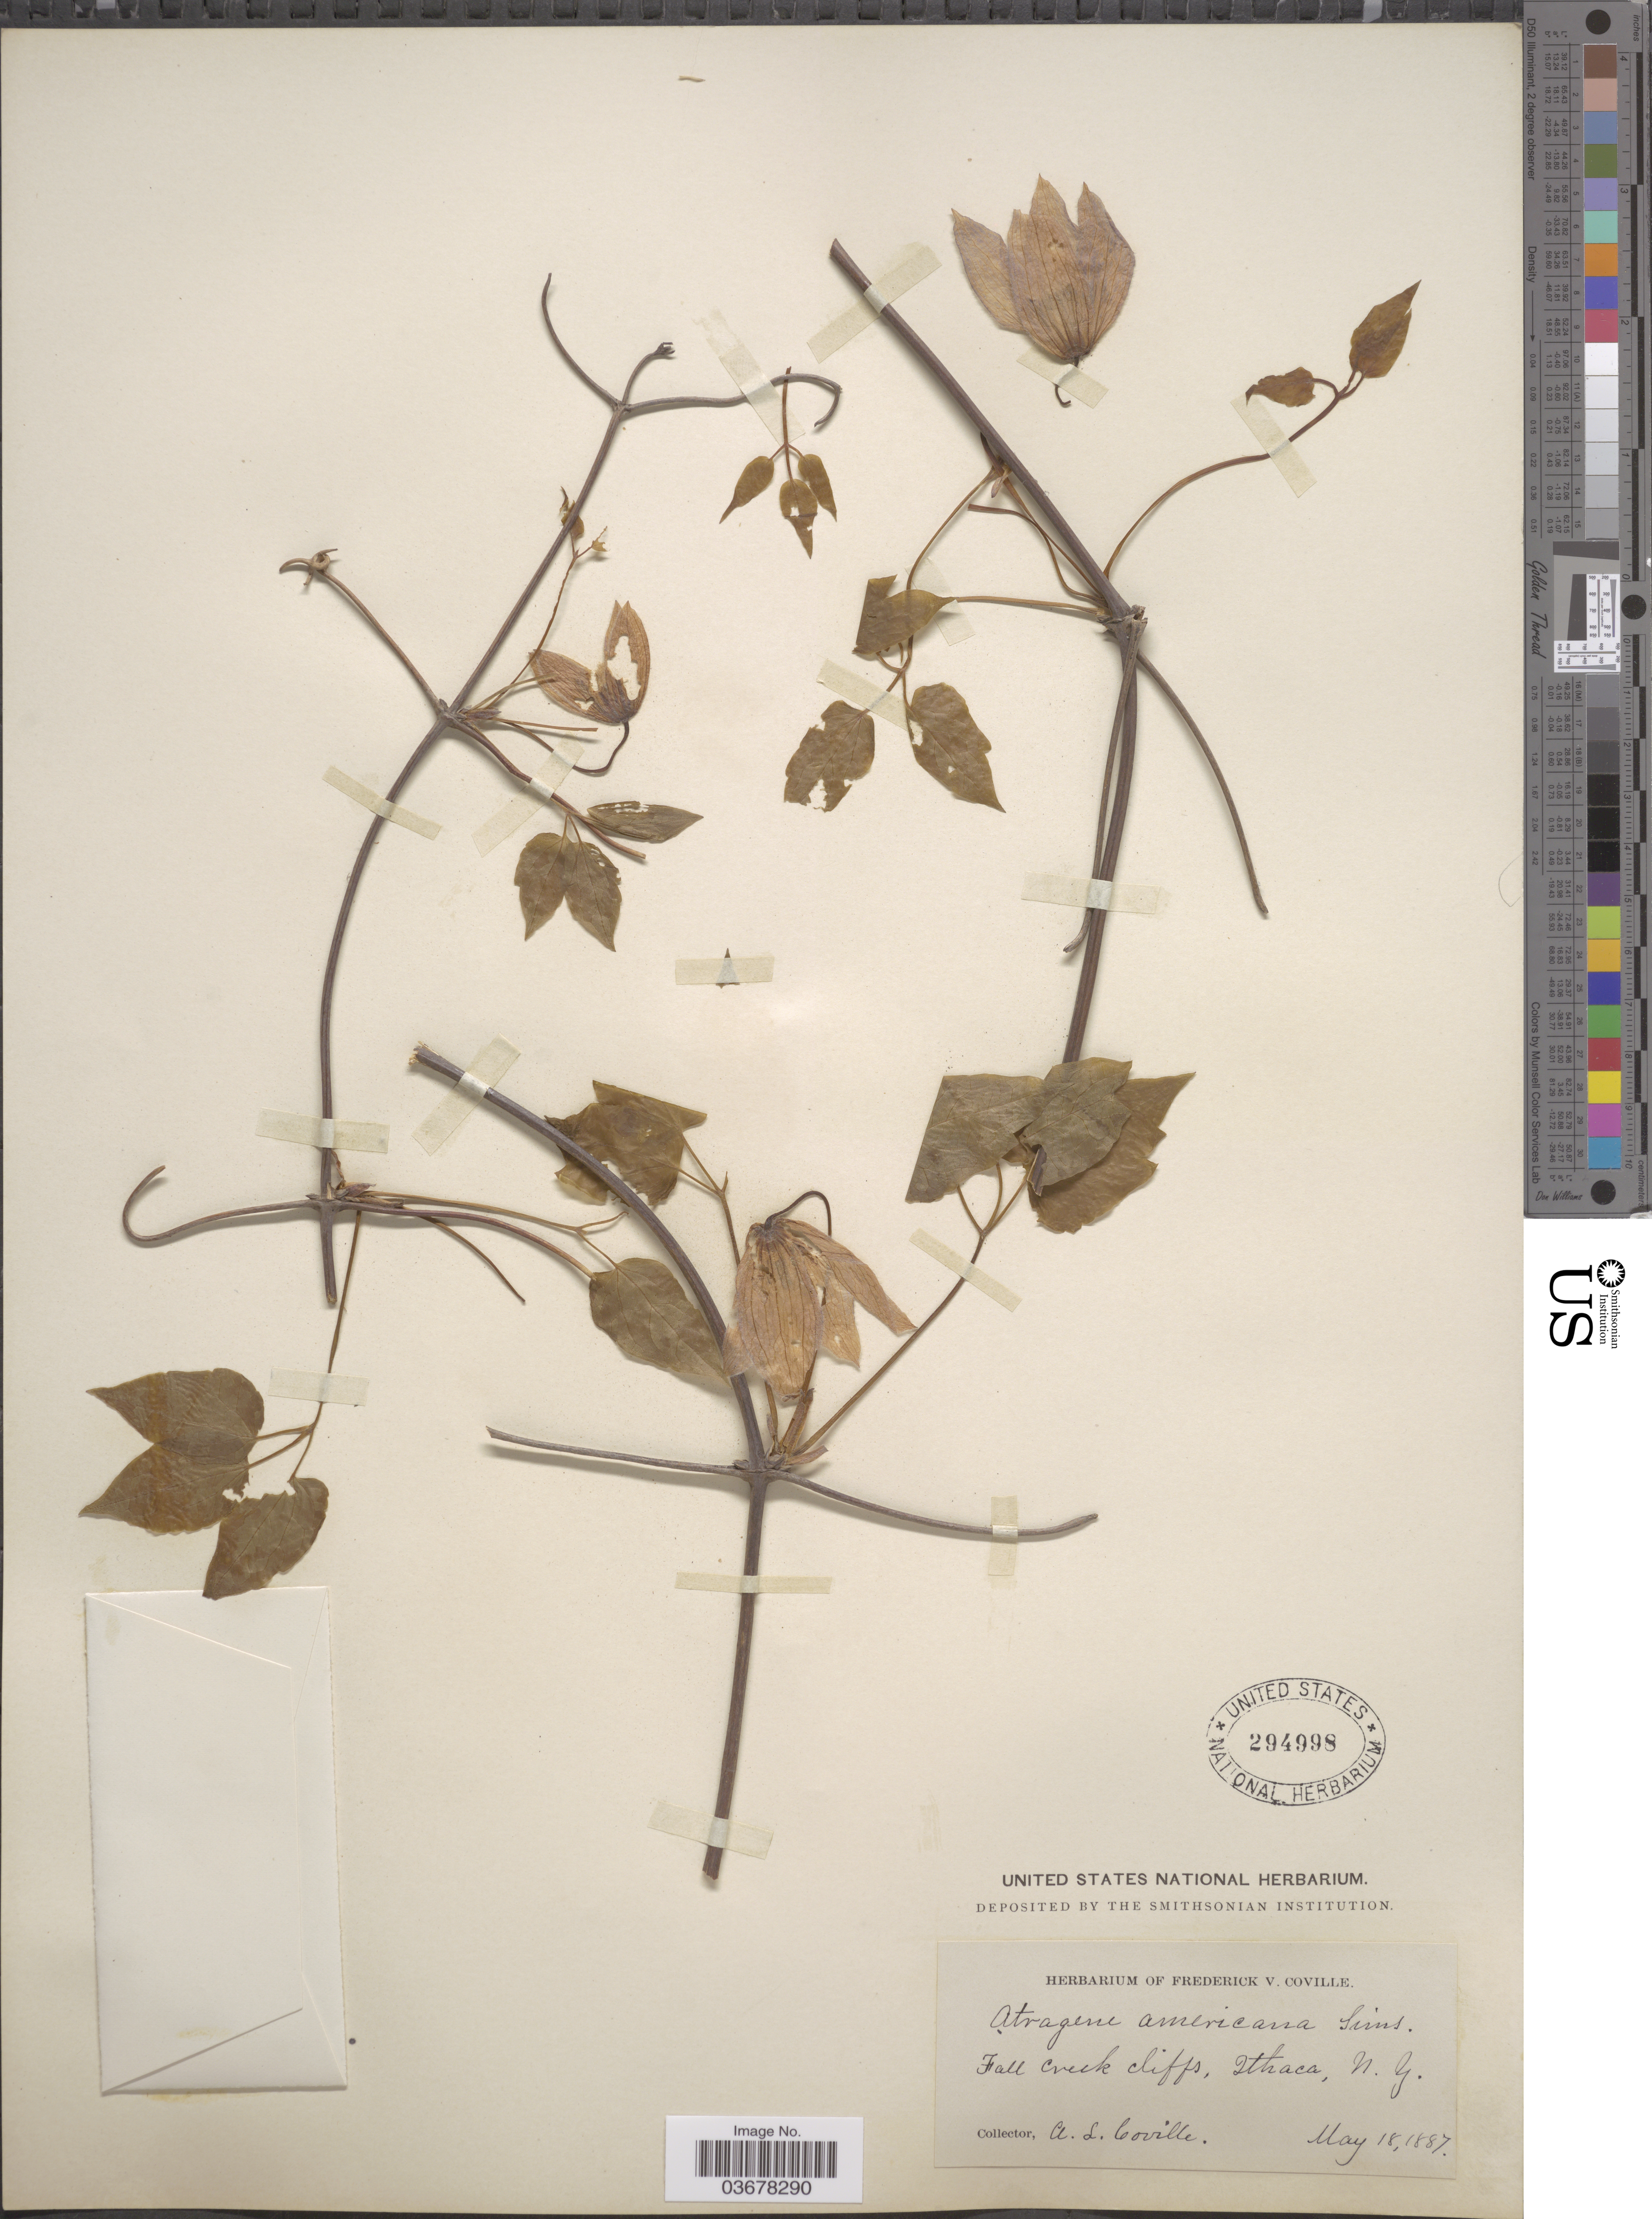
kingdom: Plantae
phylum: Tracheophyta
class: Magnoliopsida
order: Ranunculales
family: Ranunculaceae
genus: Clematis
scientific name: Clematis occidentalis var. occidentalis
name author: (Hornem.) DC.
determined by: Strong, M. T., (US), Smithsonian Institution - National Museum of Natural History (UNITED STATES)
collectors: A. Coville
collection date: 1887-05-18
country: United States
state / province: New York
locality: Fall Creek cliffs, Ithaca.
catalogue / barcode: US 294998